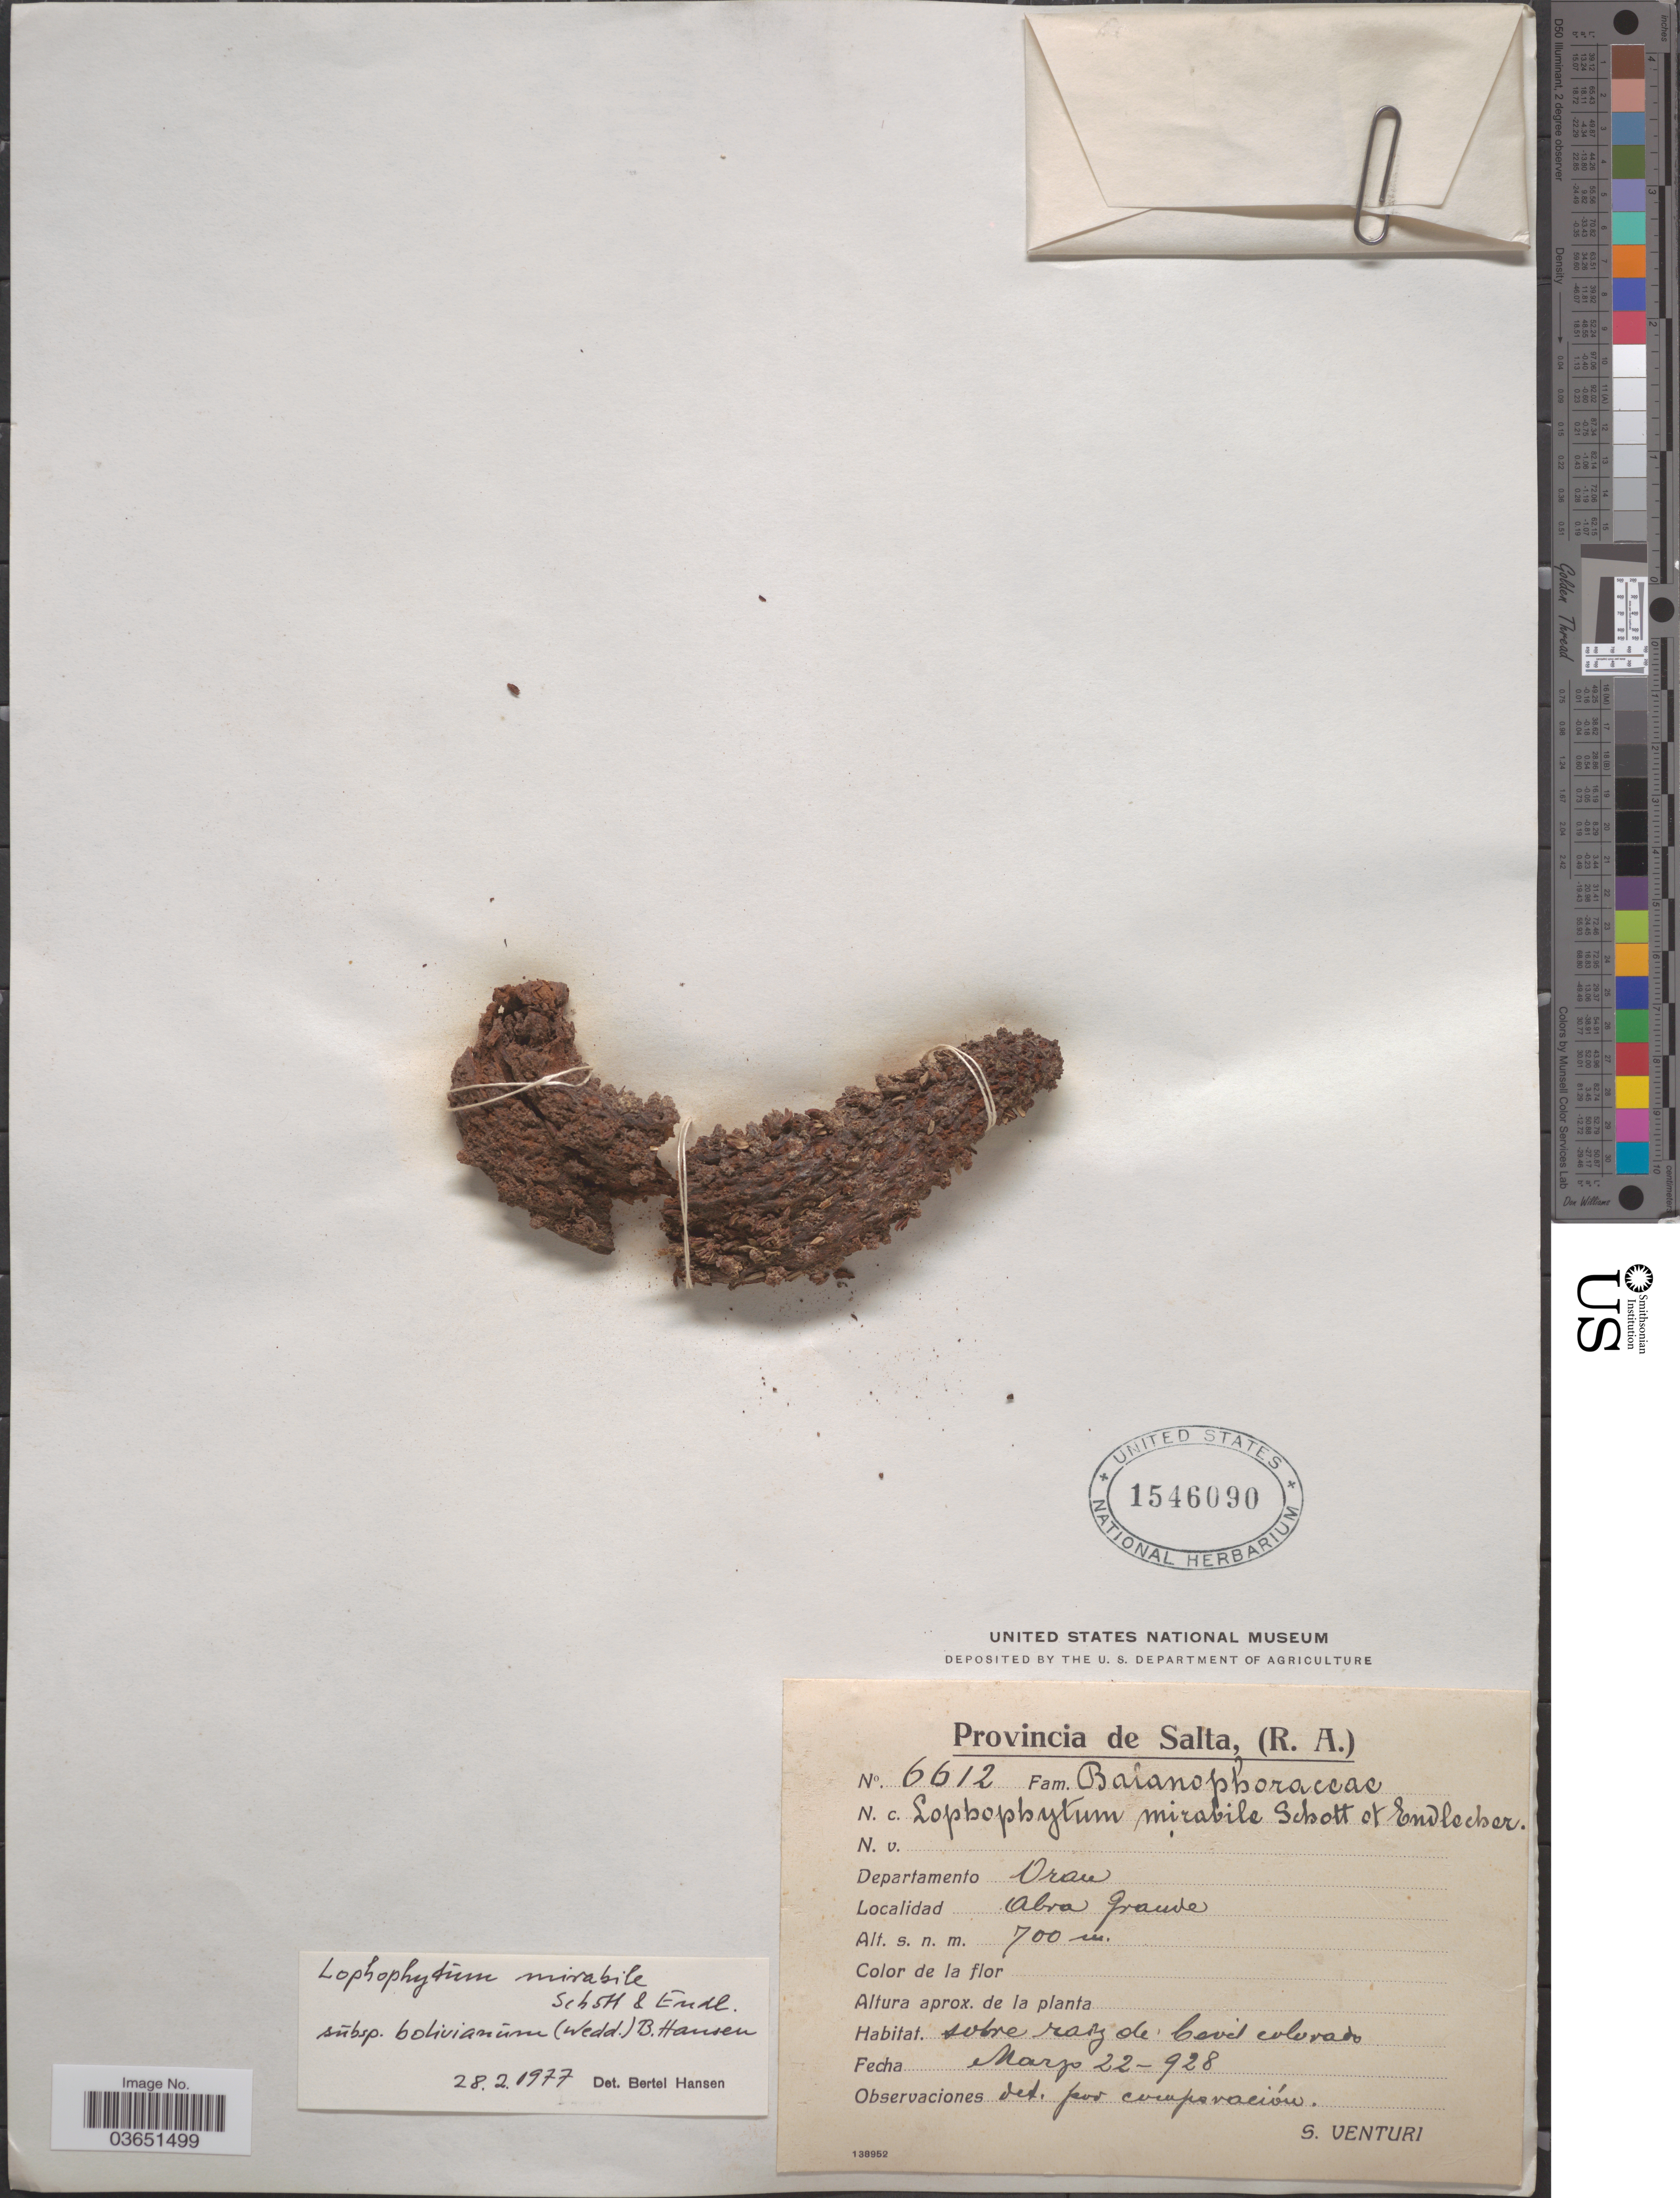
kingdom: Plantae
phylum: Tracheophyta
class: Magnoliopsida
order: Santalales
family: Balanophoraceae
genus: Lophophytum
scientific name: Lophophytum mirabile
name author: Schott & Endl.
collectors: S. Venturi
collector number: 6612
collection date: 1928-03-22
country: Argentina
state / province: Salta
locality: Departamento Oran. Abra Grande.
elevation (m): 700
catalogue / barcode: US 1546090